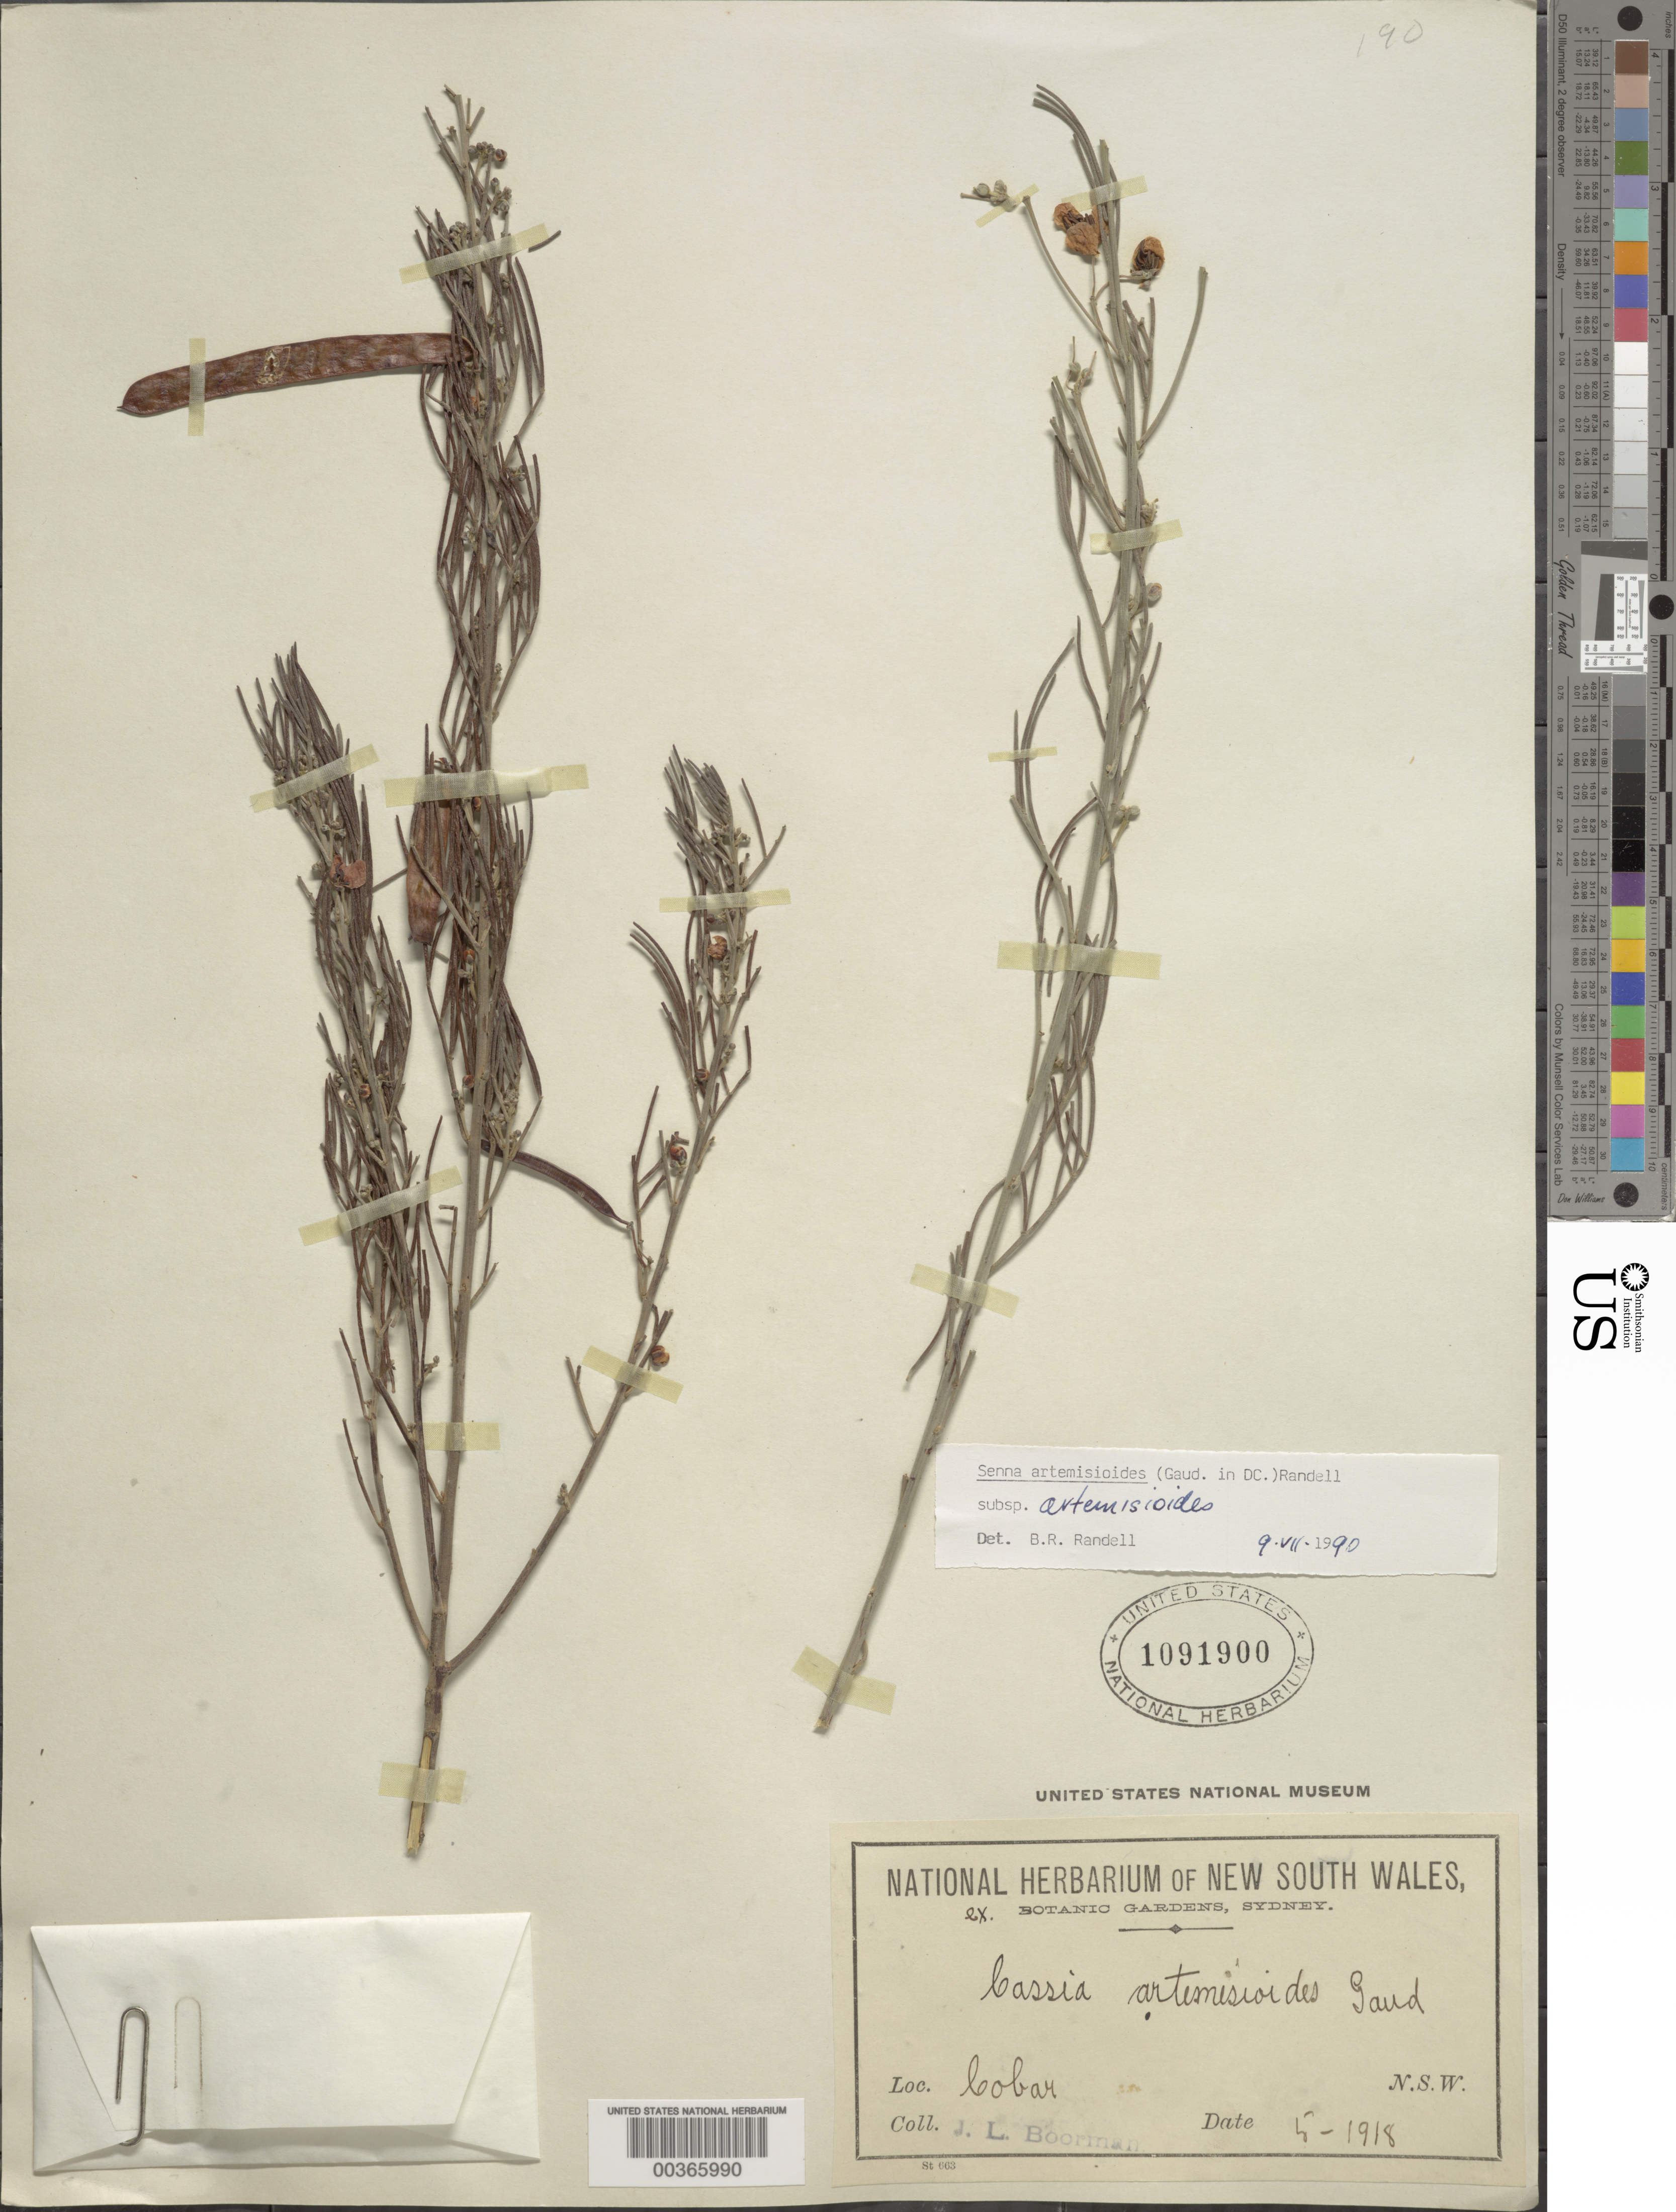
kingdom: Plantae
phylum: Tracheophyta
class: Magnoliopsida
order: Fabales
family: Fabaceae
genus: Senna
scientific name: Senna artemisioides subsp. artemisioides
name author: (Gaudich. ex DC.) Randell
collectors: J. Boorman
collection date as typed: May 1918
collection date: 1918-05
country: Australia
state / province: New South Wales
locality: Cobar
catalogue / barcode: US 1091900